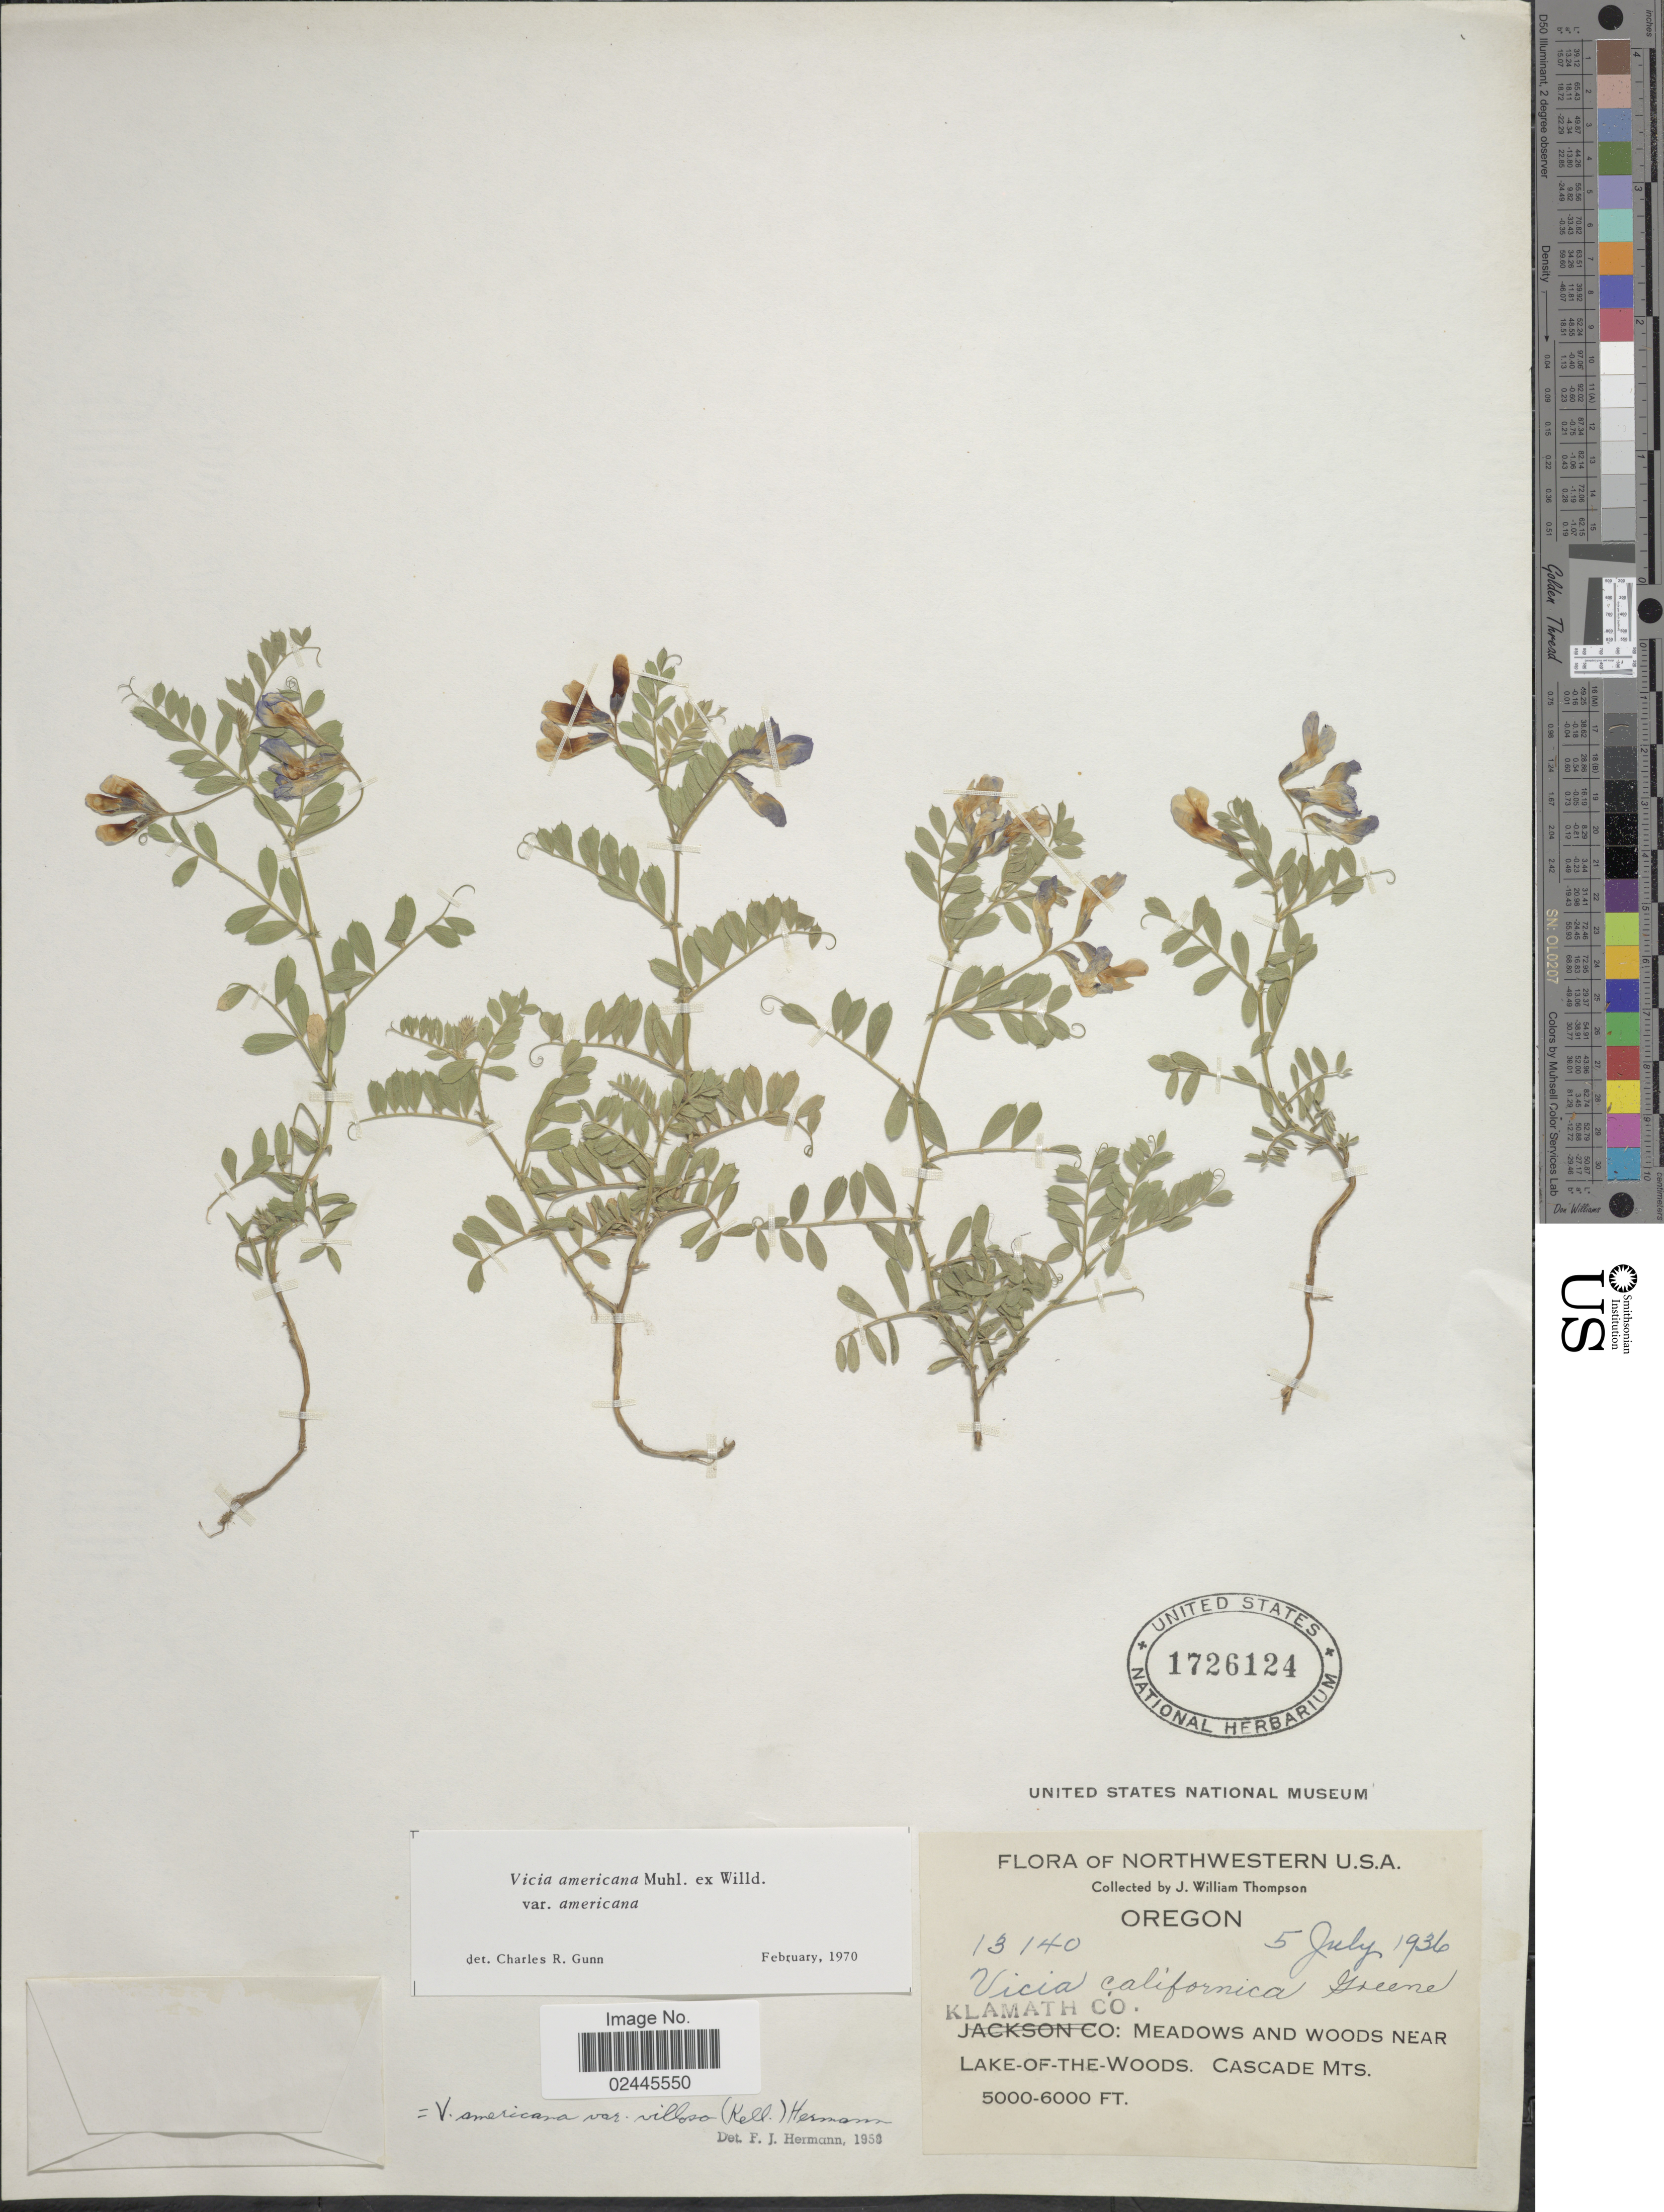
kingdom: Plantae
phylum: Tracheophyta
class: Magnoliopsida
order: Fabales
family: Fabaceae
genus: Vicia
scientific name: Vicia americana var. americana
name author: Muhl. ex Willd.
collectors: J. W. Thompson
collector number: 13140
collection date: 1936-07-05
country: United States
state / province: Oregon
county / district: Klamath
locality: Klamath Co.: Meadows and woods near Lake-of-the-Woods, Cascade Mts.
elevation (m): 1524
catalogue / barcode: US 1726124